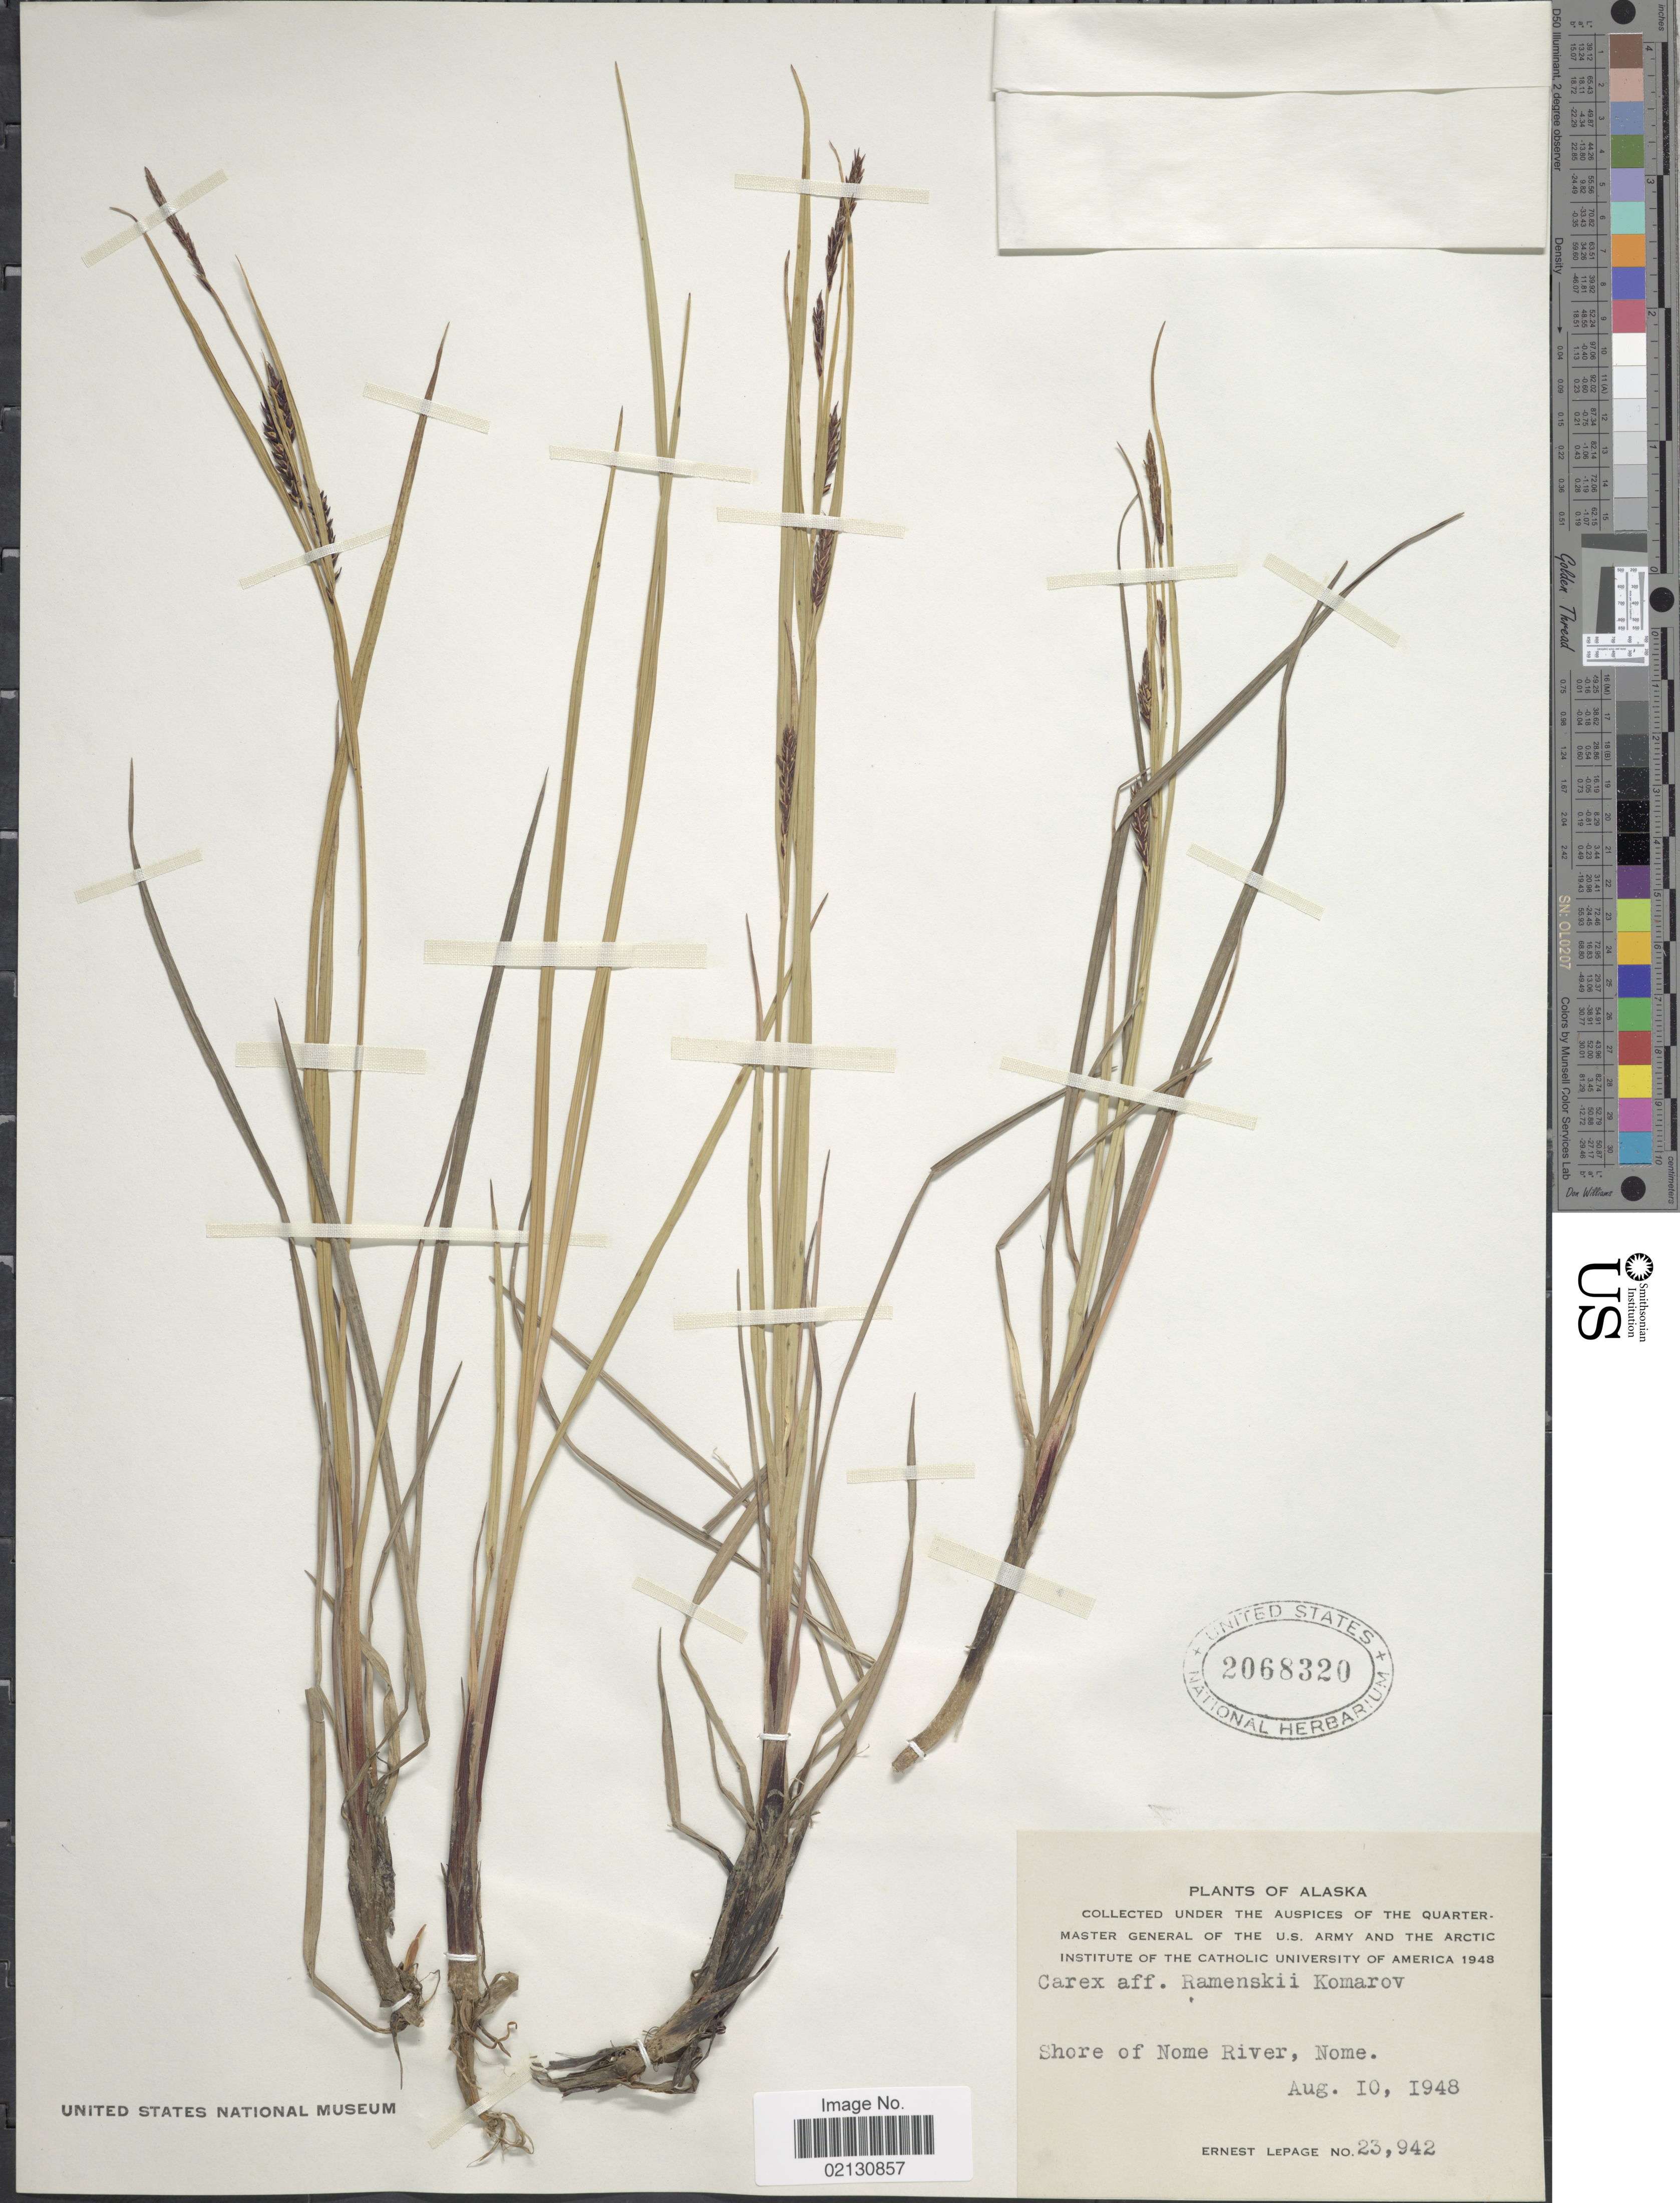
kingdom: Plantae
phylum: Tracheophyta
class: Liliopsida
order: Poales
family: Cyperaceae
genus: Carex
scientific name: Carex ramenskii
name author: Kom.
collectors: E. Lepage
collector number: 23942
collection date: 1948-08-10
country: United States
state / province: Alaska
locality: Shore of Nome River, Nome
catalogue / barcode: US 2068320